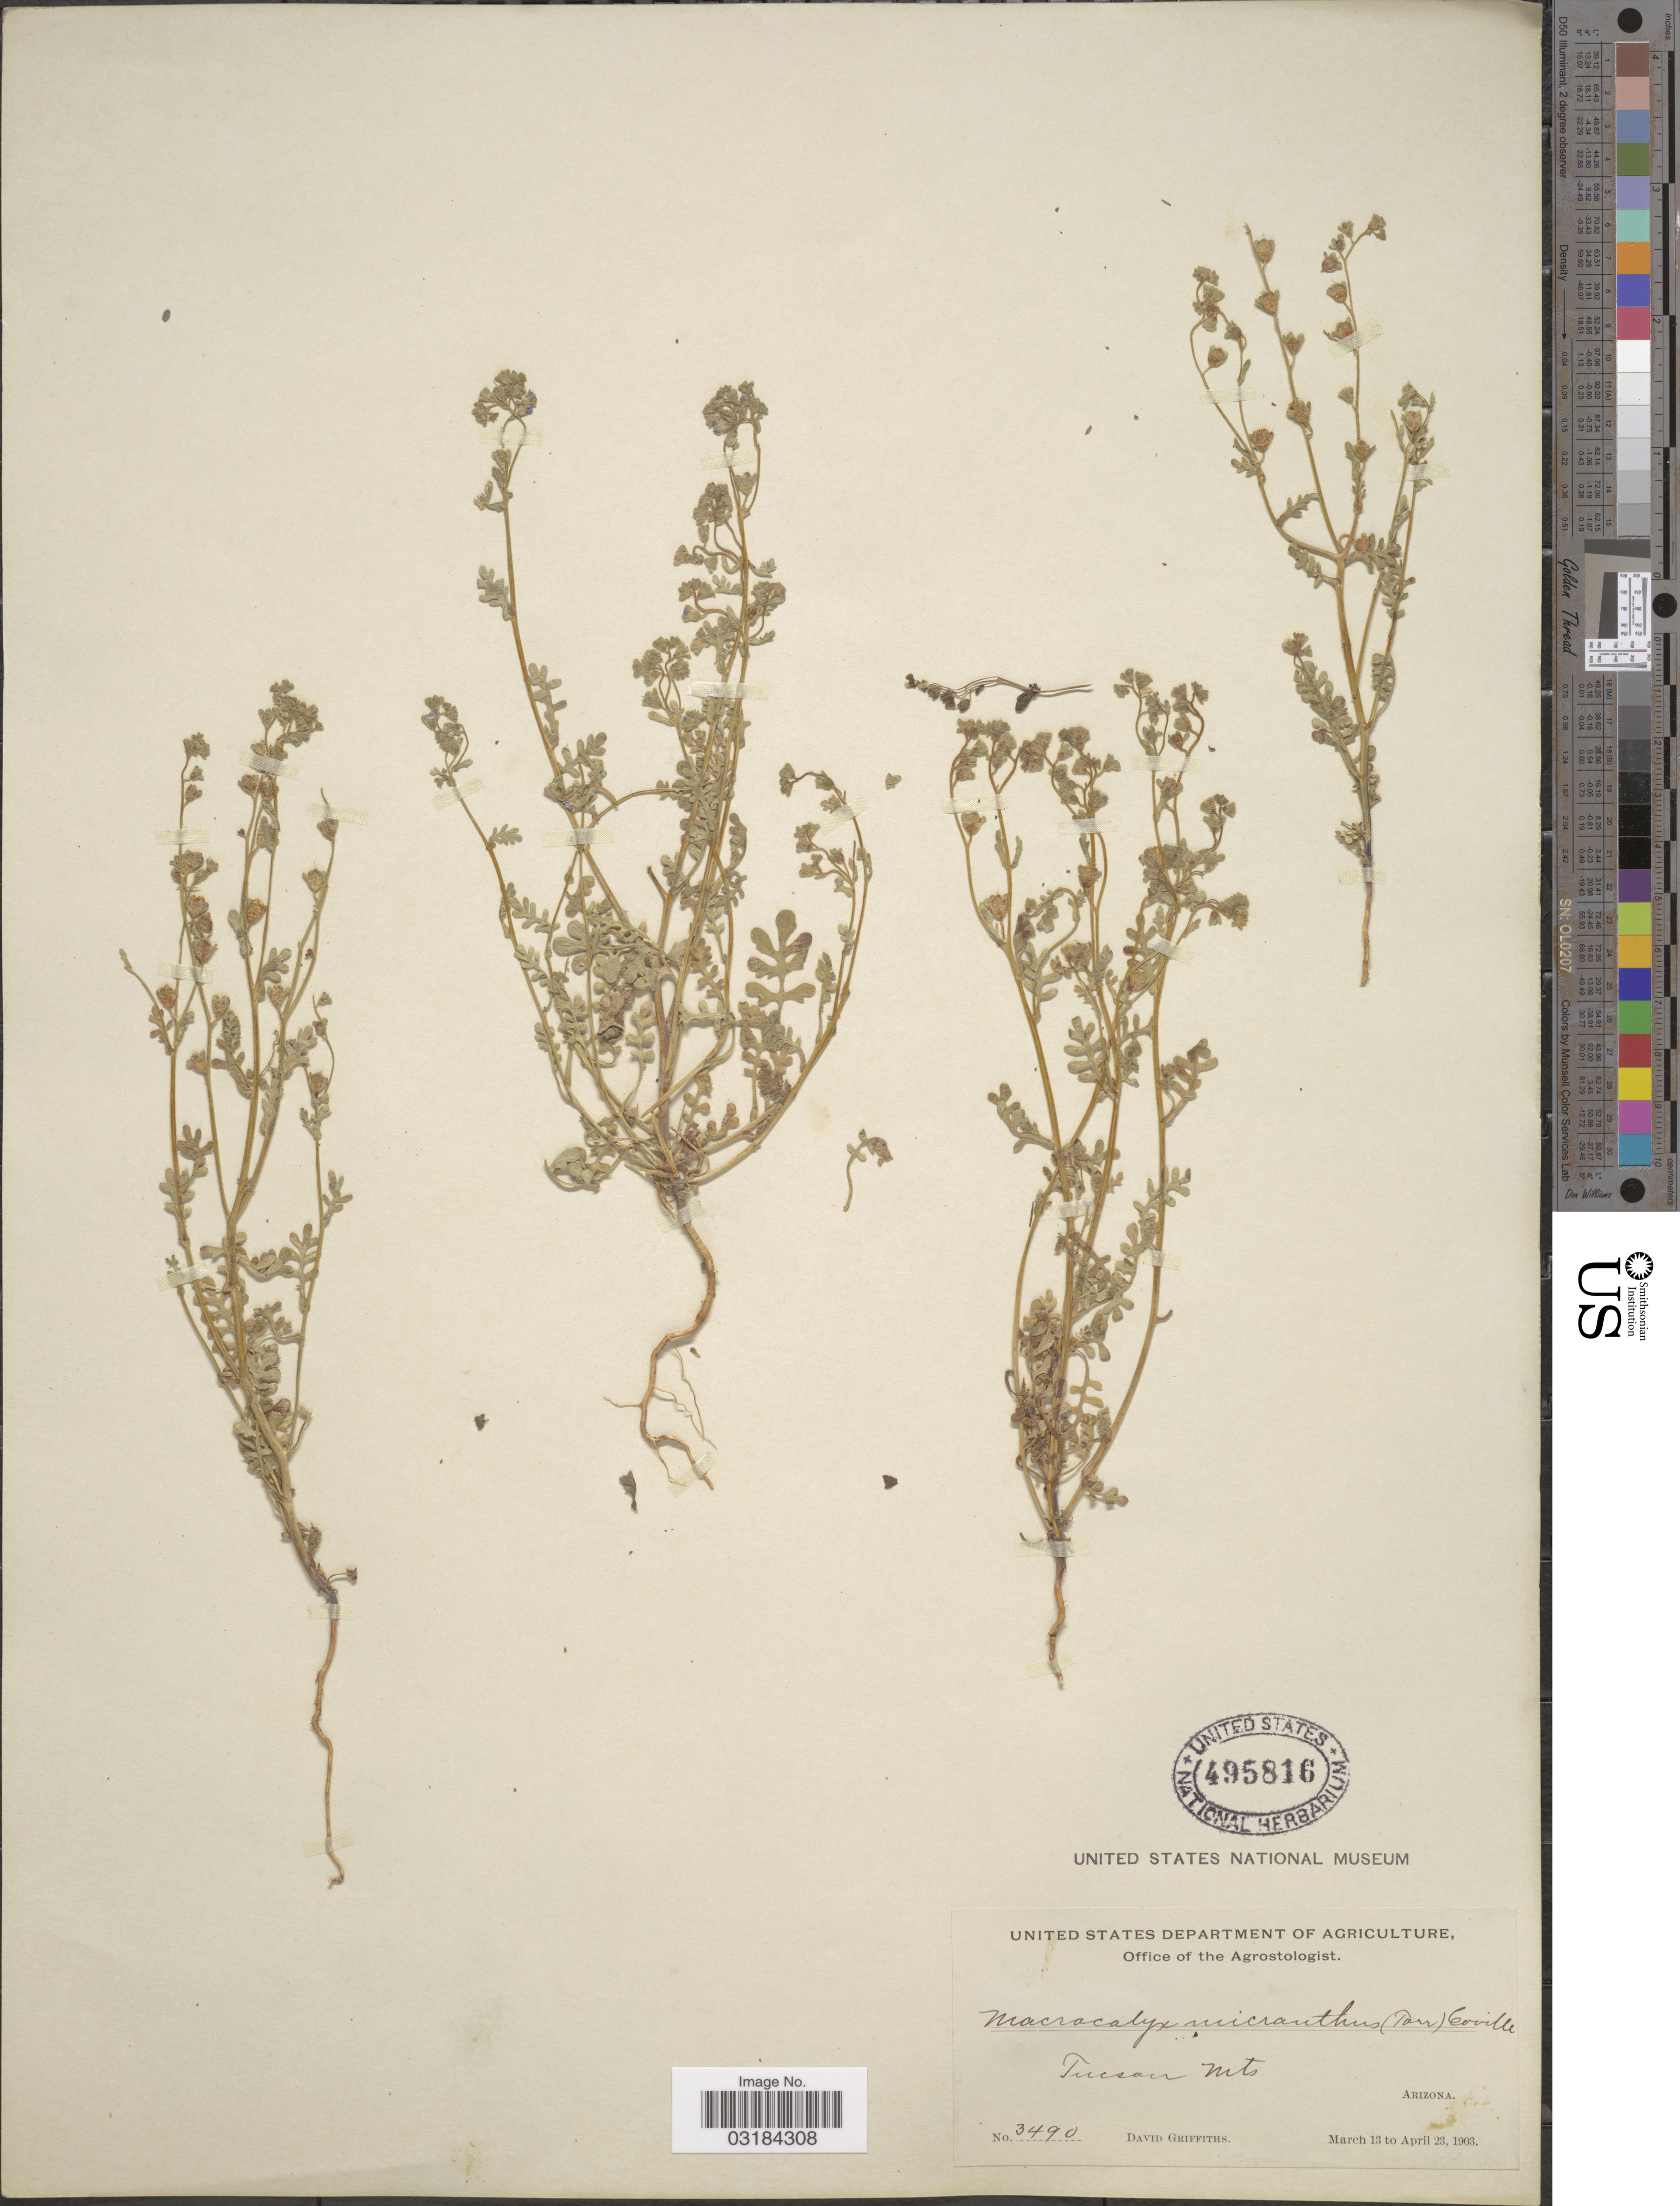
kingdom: Plantae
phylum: Tracheophyta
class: Magnoliopsida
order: Boraginales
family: Hydrophyllaceae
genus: Eucrypta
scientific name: Eucrypta micrantha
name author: (Torr.) A. Heller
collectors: D. Griffiths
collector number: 3490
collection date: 1903-03-13/1903-04-23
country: United States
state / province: Arizona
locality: Tucson Mts.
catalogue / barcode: US 495816